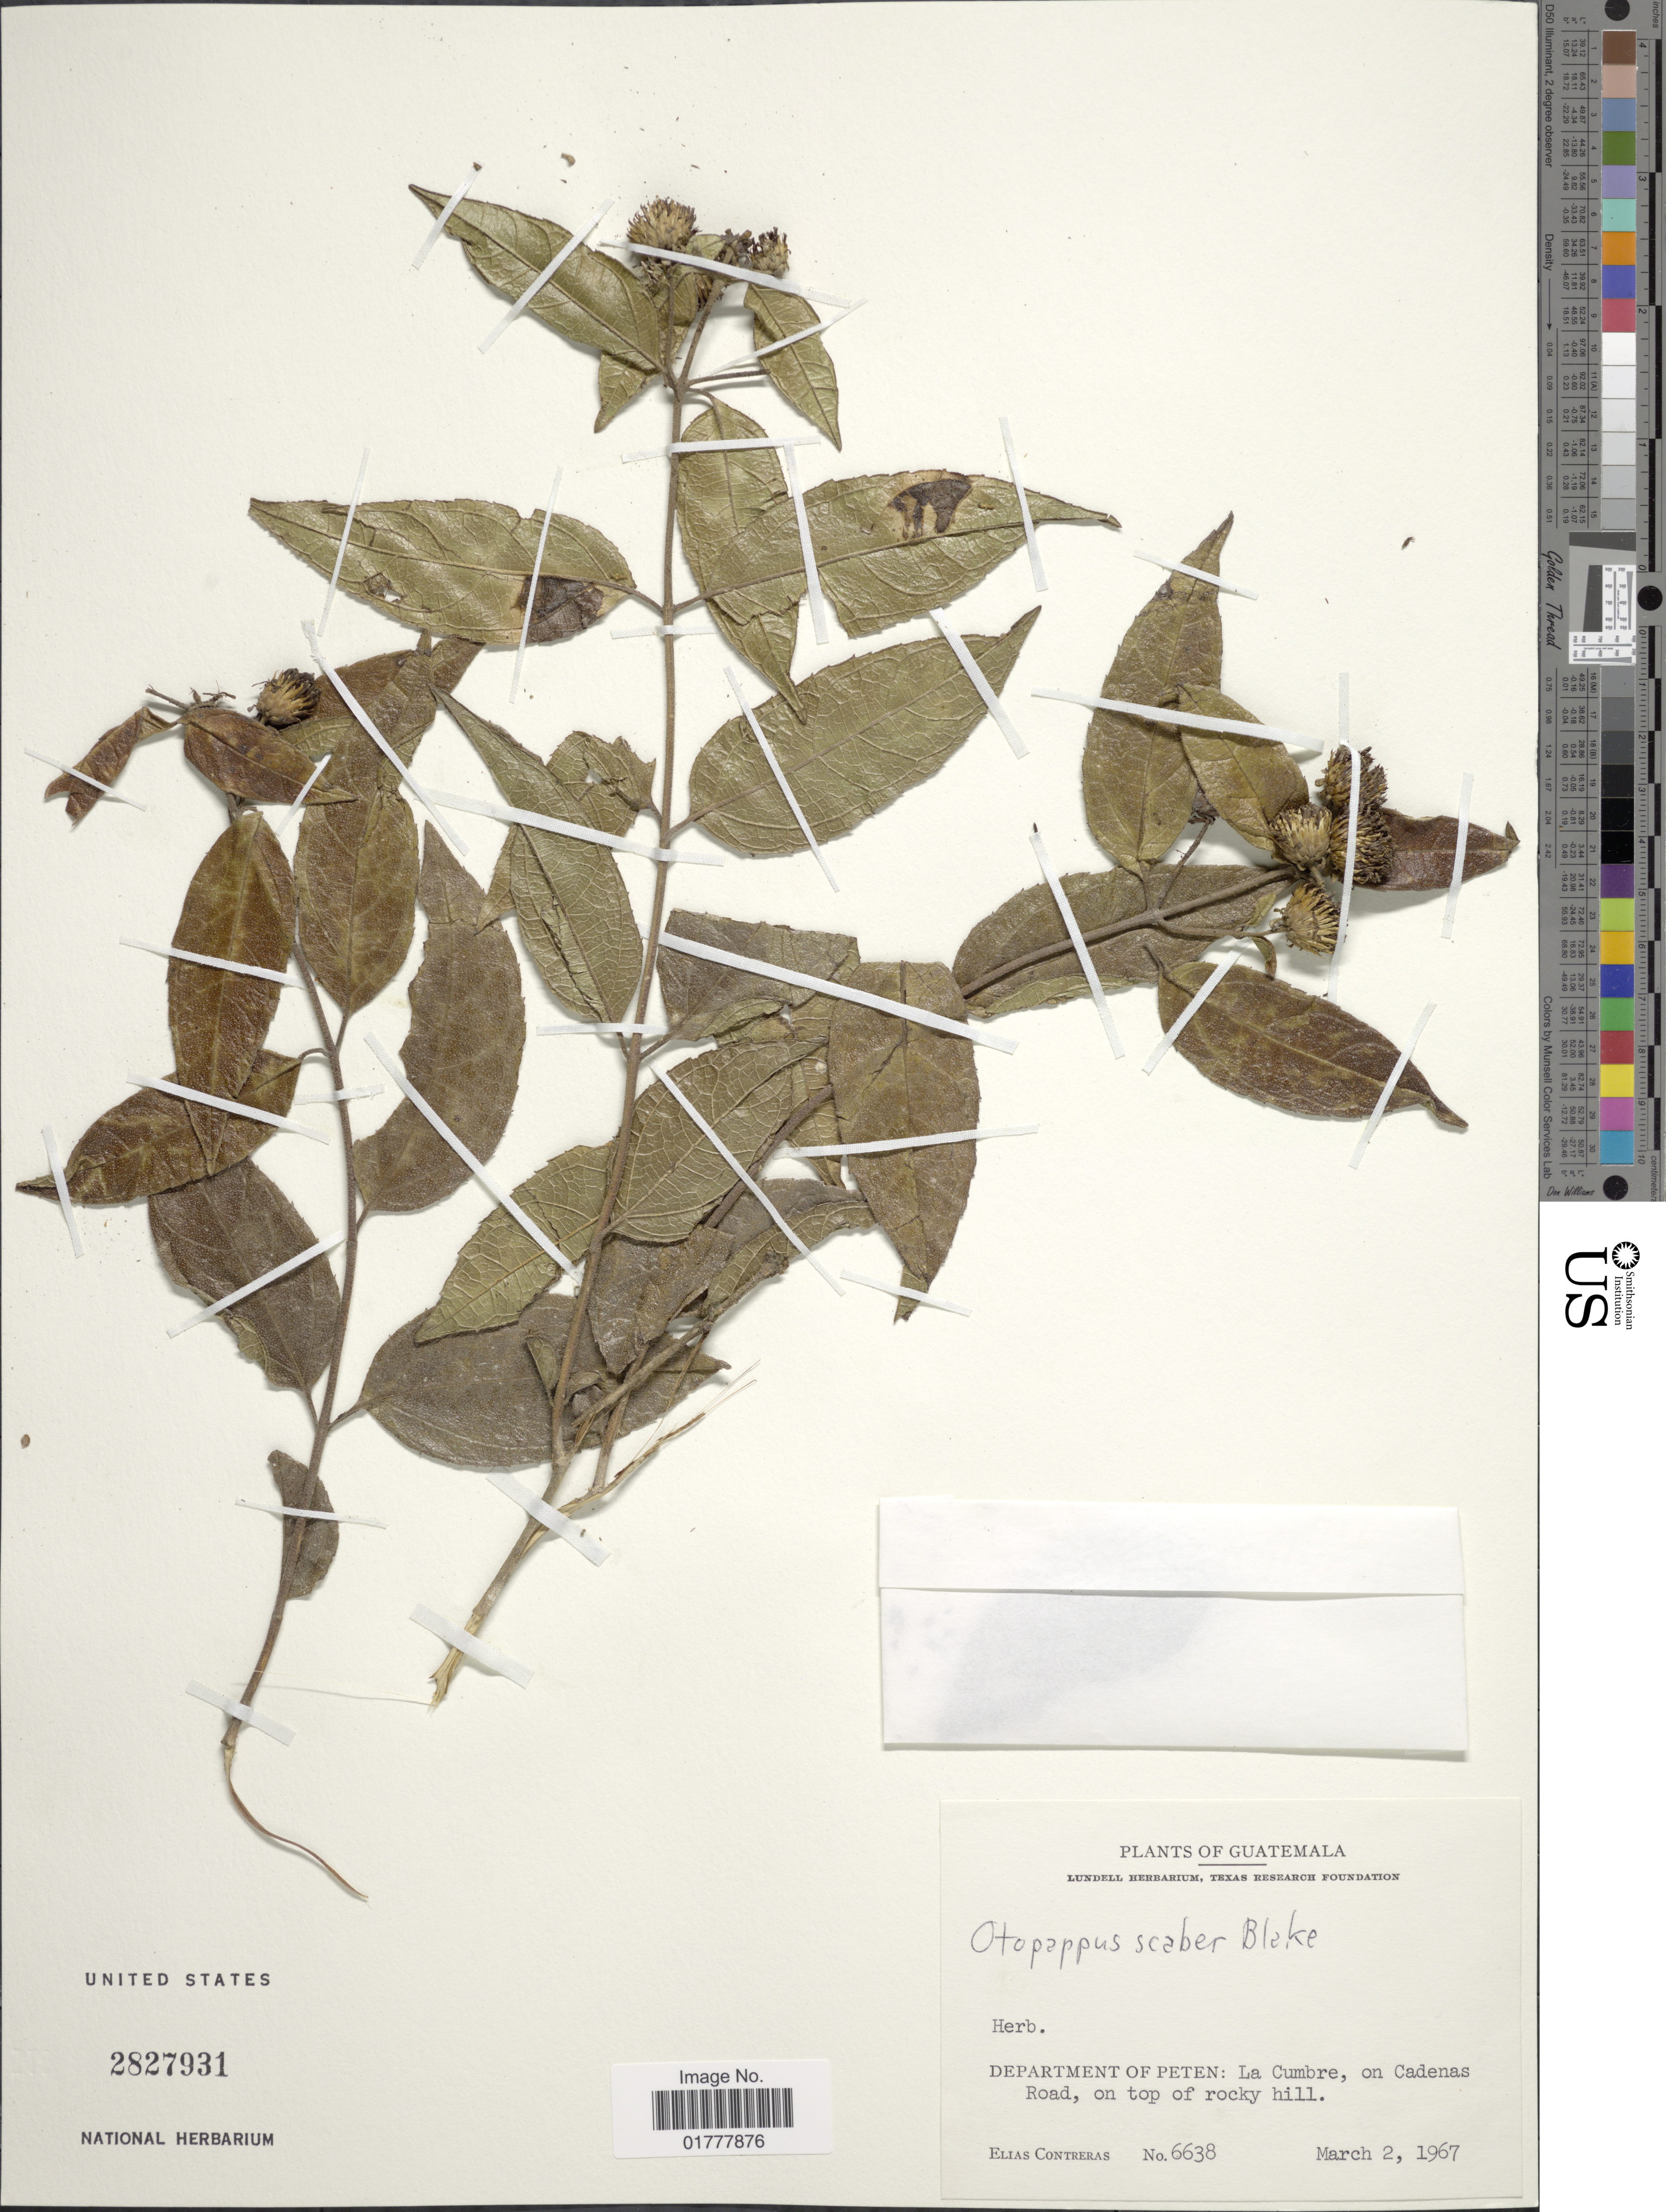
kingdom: Plantae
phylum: Tracheophyta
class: Magnoliopsida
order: Asterales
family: Asteraceae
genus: Otopappus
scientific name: Otopappus scaber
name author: S.F. Blake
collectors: E. Contreras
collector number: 6638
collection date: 1967-03-02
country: Guatemala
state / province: El Petén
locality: Department of Peten: La Cumbre, on Cadenas Road, on top of rocky hill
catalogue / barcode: US 2827931